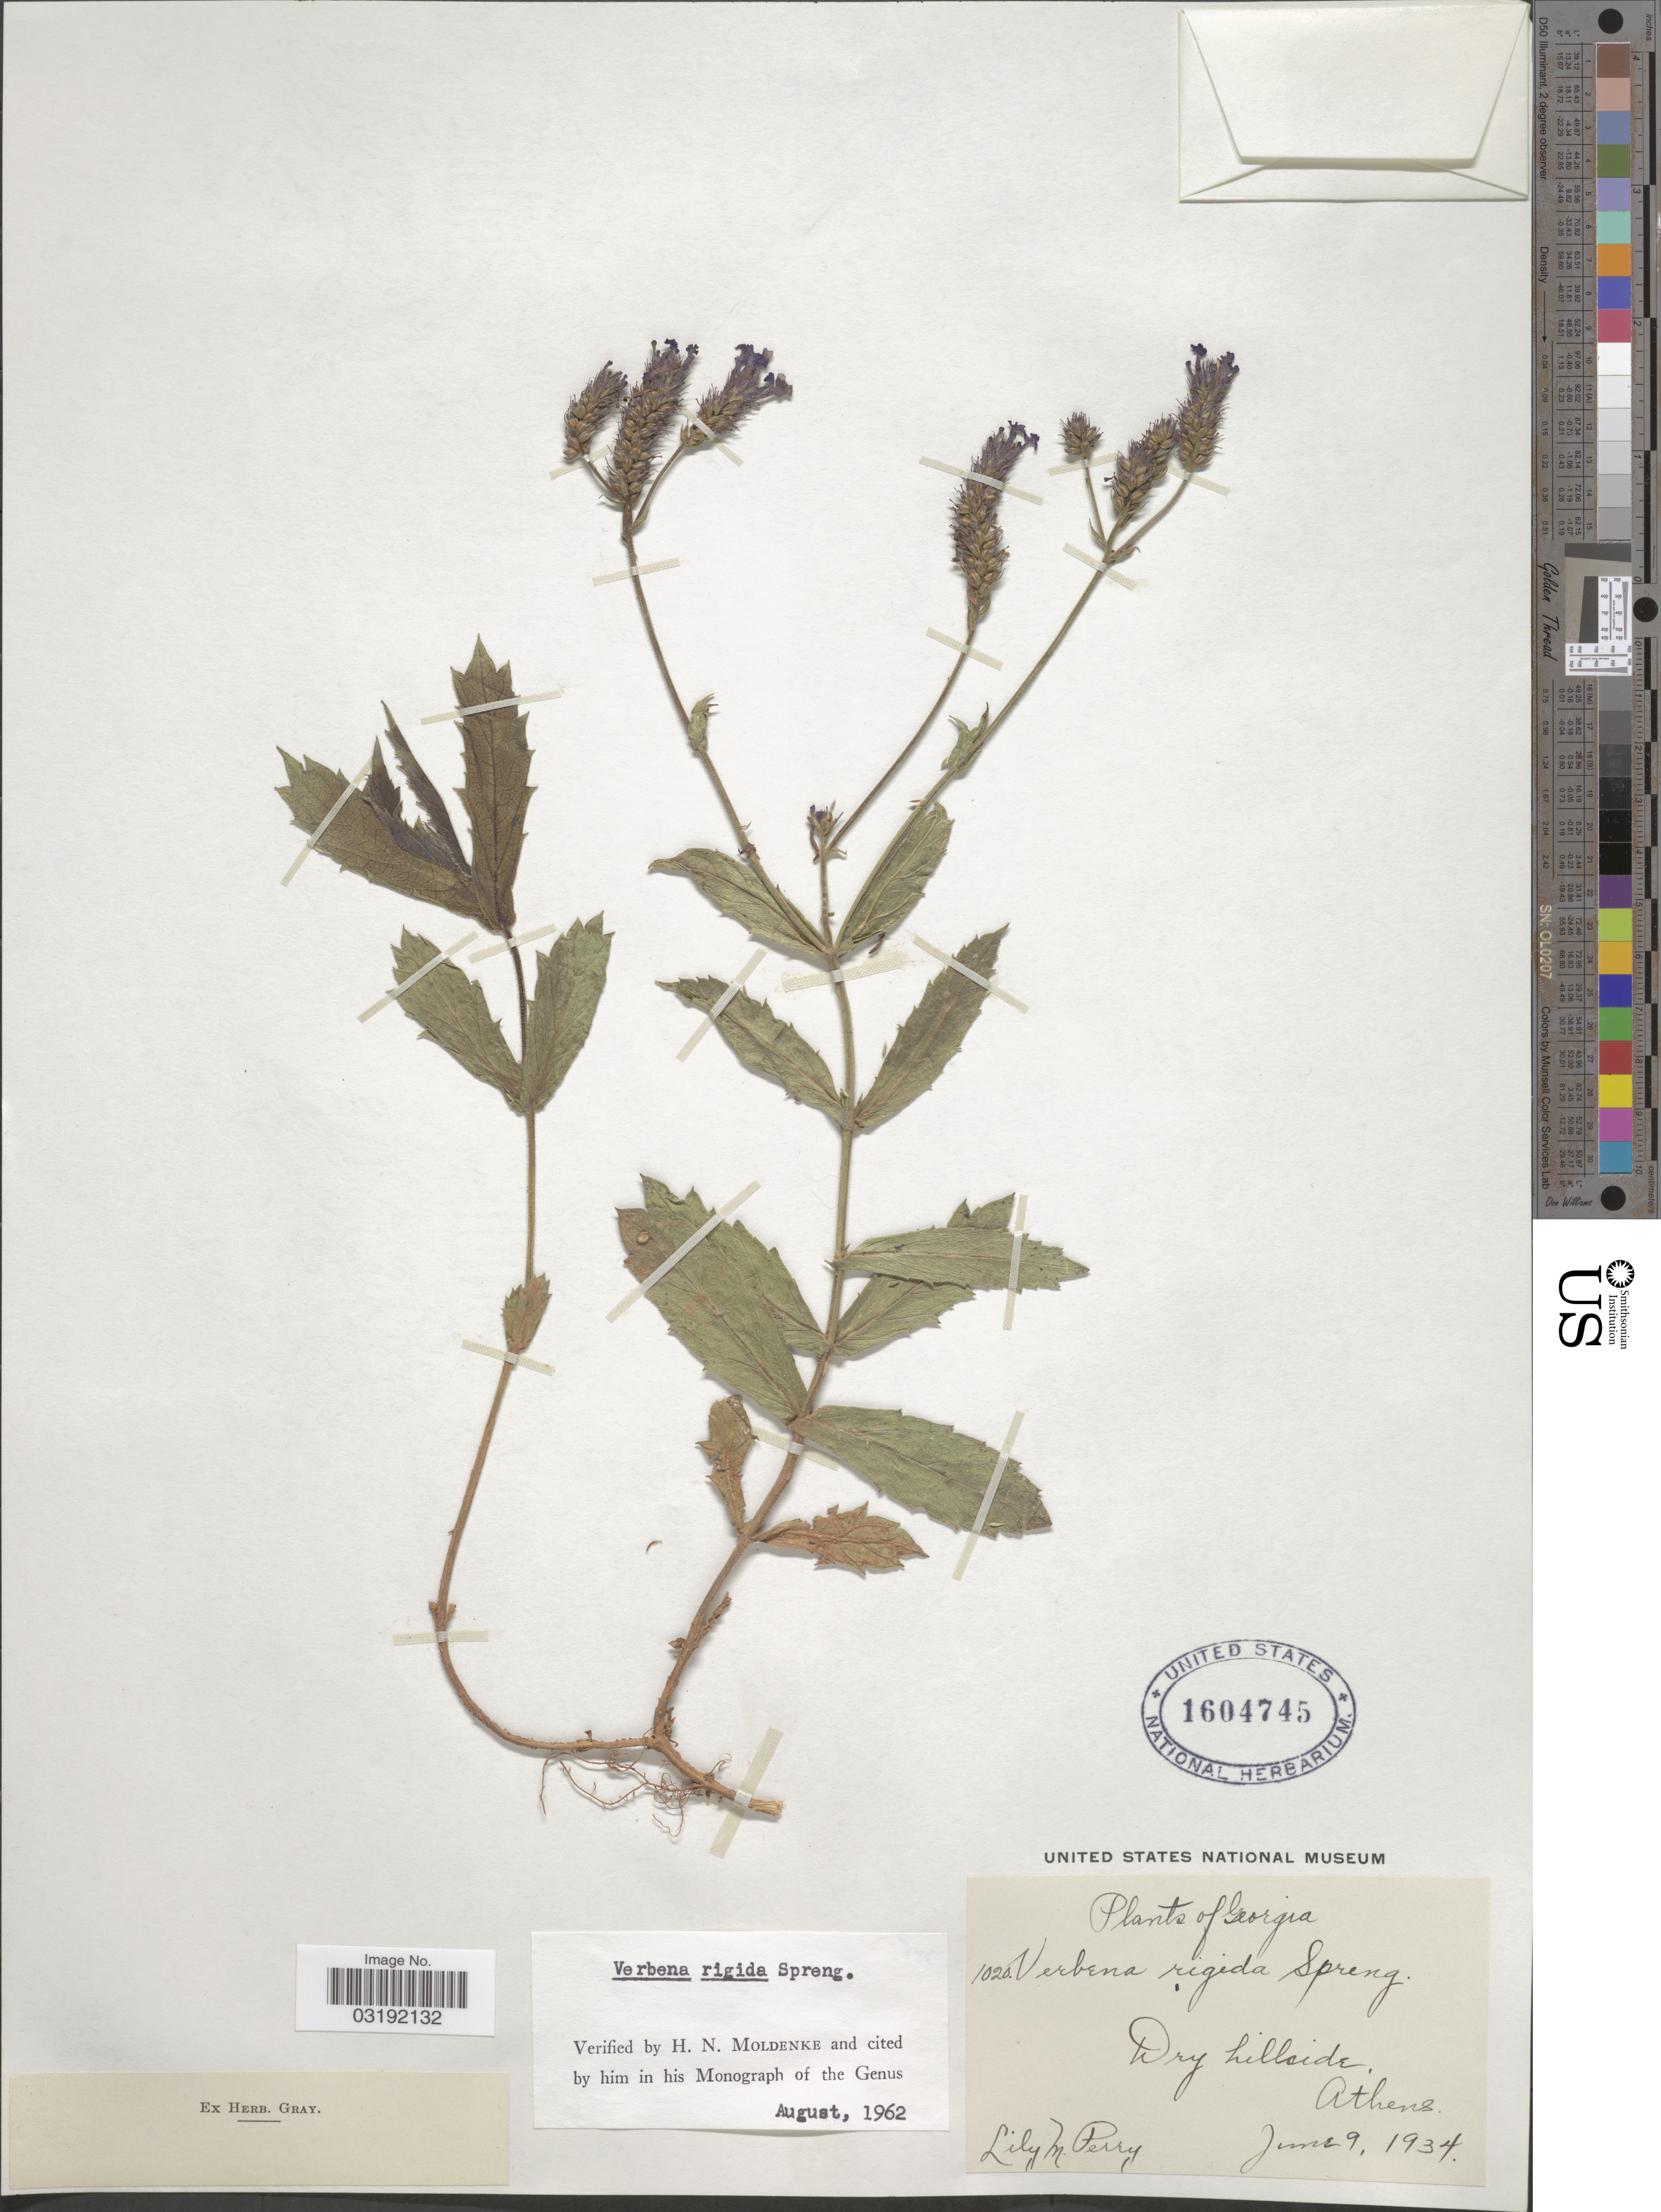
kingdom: Plantae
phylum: Tracheophyta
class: Magnoliopsida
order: Lamiales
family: Verbenaceae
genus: Verbena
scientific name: Verbena rigida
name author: Spreng.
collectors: L. M. Perry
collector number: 1020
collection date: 1934-06-09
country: United States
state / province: Georgia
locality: Dry hillside, Athens.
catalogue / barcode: US 1604745